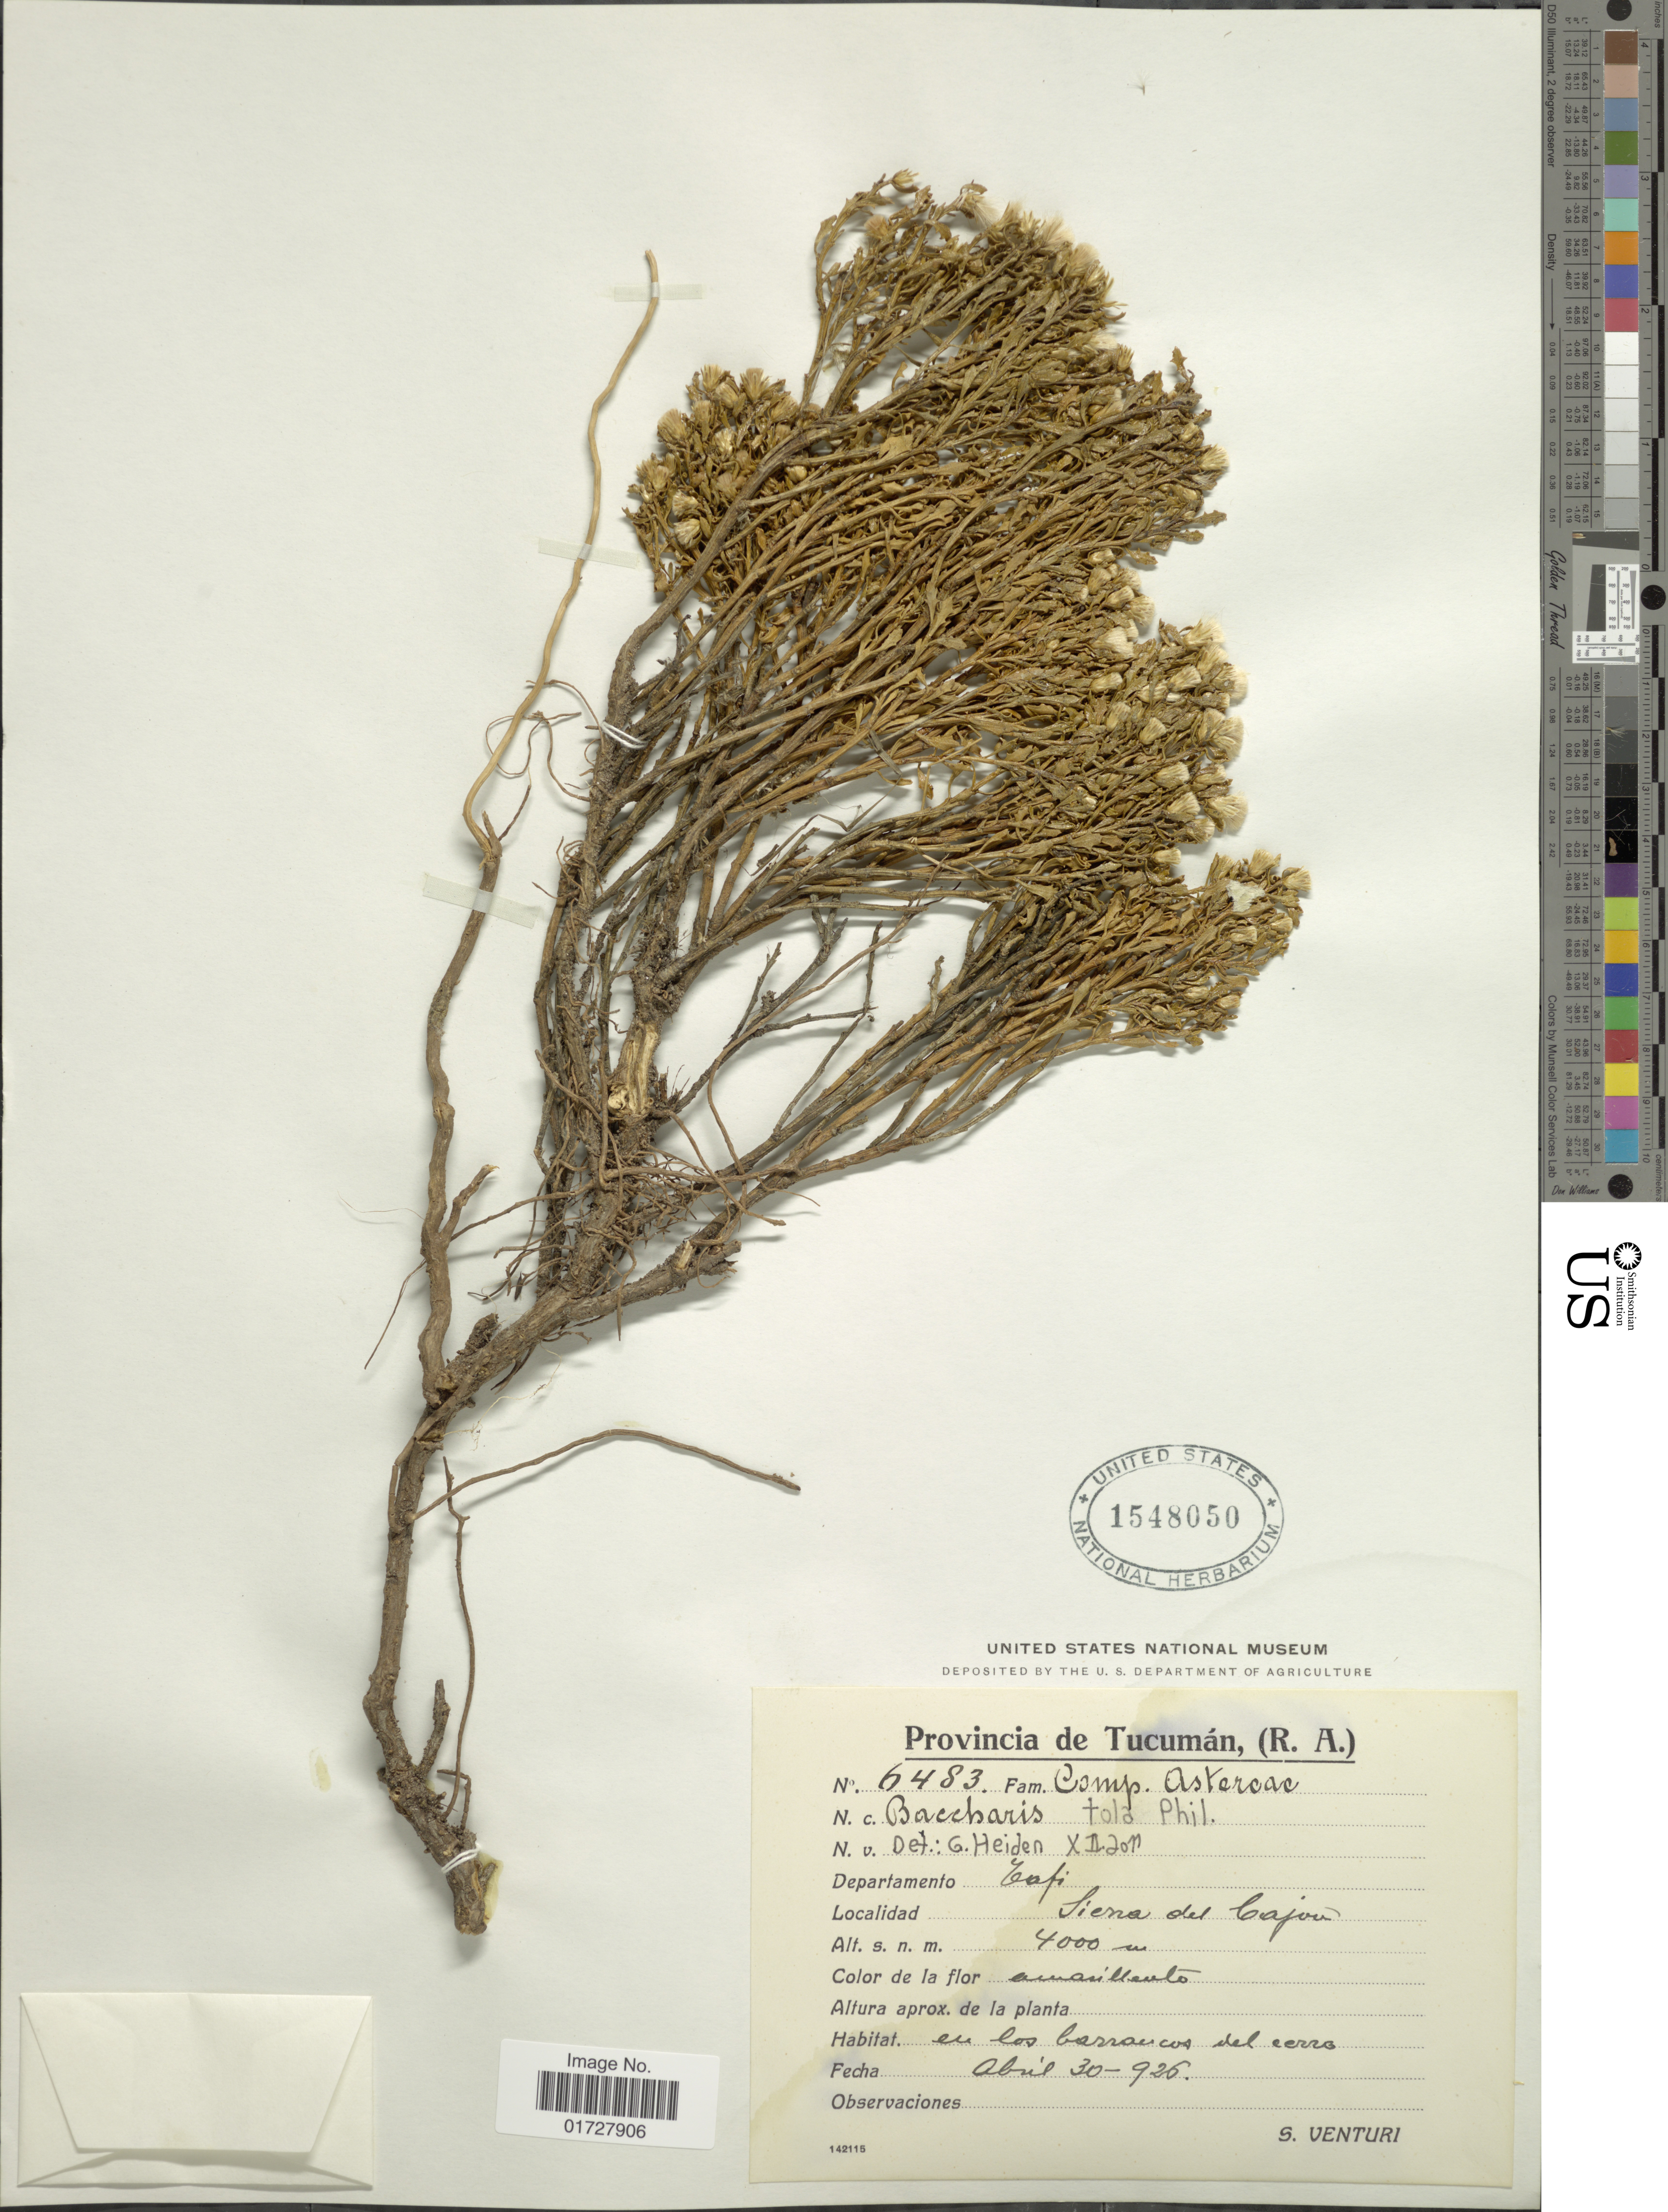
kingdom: Plantae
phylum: Tracheophyta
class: Magnoliopsida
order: Asterales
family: Asteraceae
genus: Baccharis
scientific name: Baccharis tola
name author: Phil.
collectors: S. Venturi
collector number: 6483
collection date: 1926-04-30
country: Argentina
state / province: Tucuman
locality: DepartamentoTafi, Sierra del Cajou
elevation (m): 4000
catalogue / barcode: US 1548050